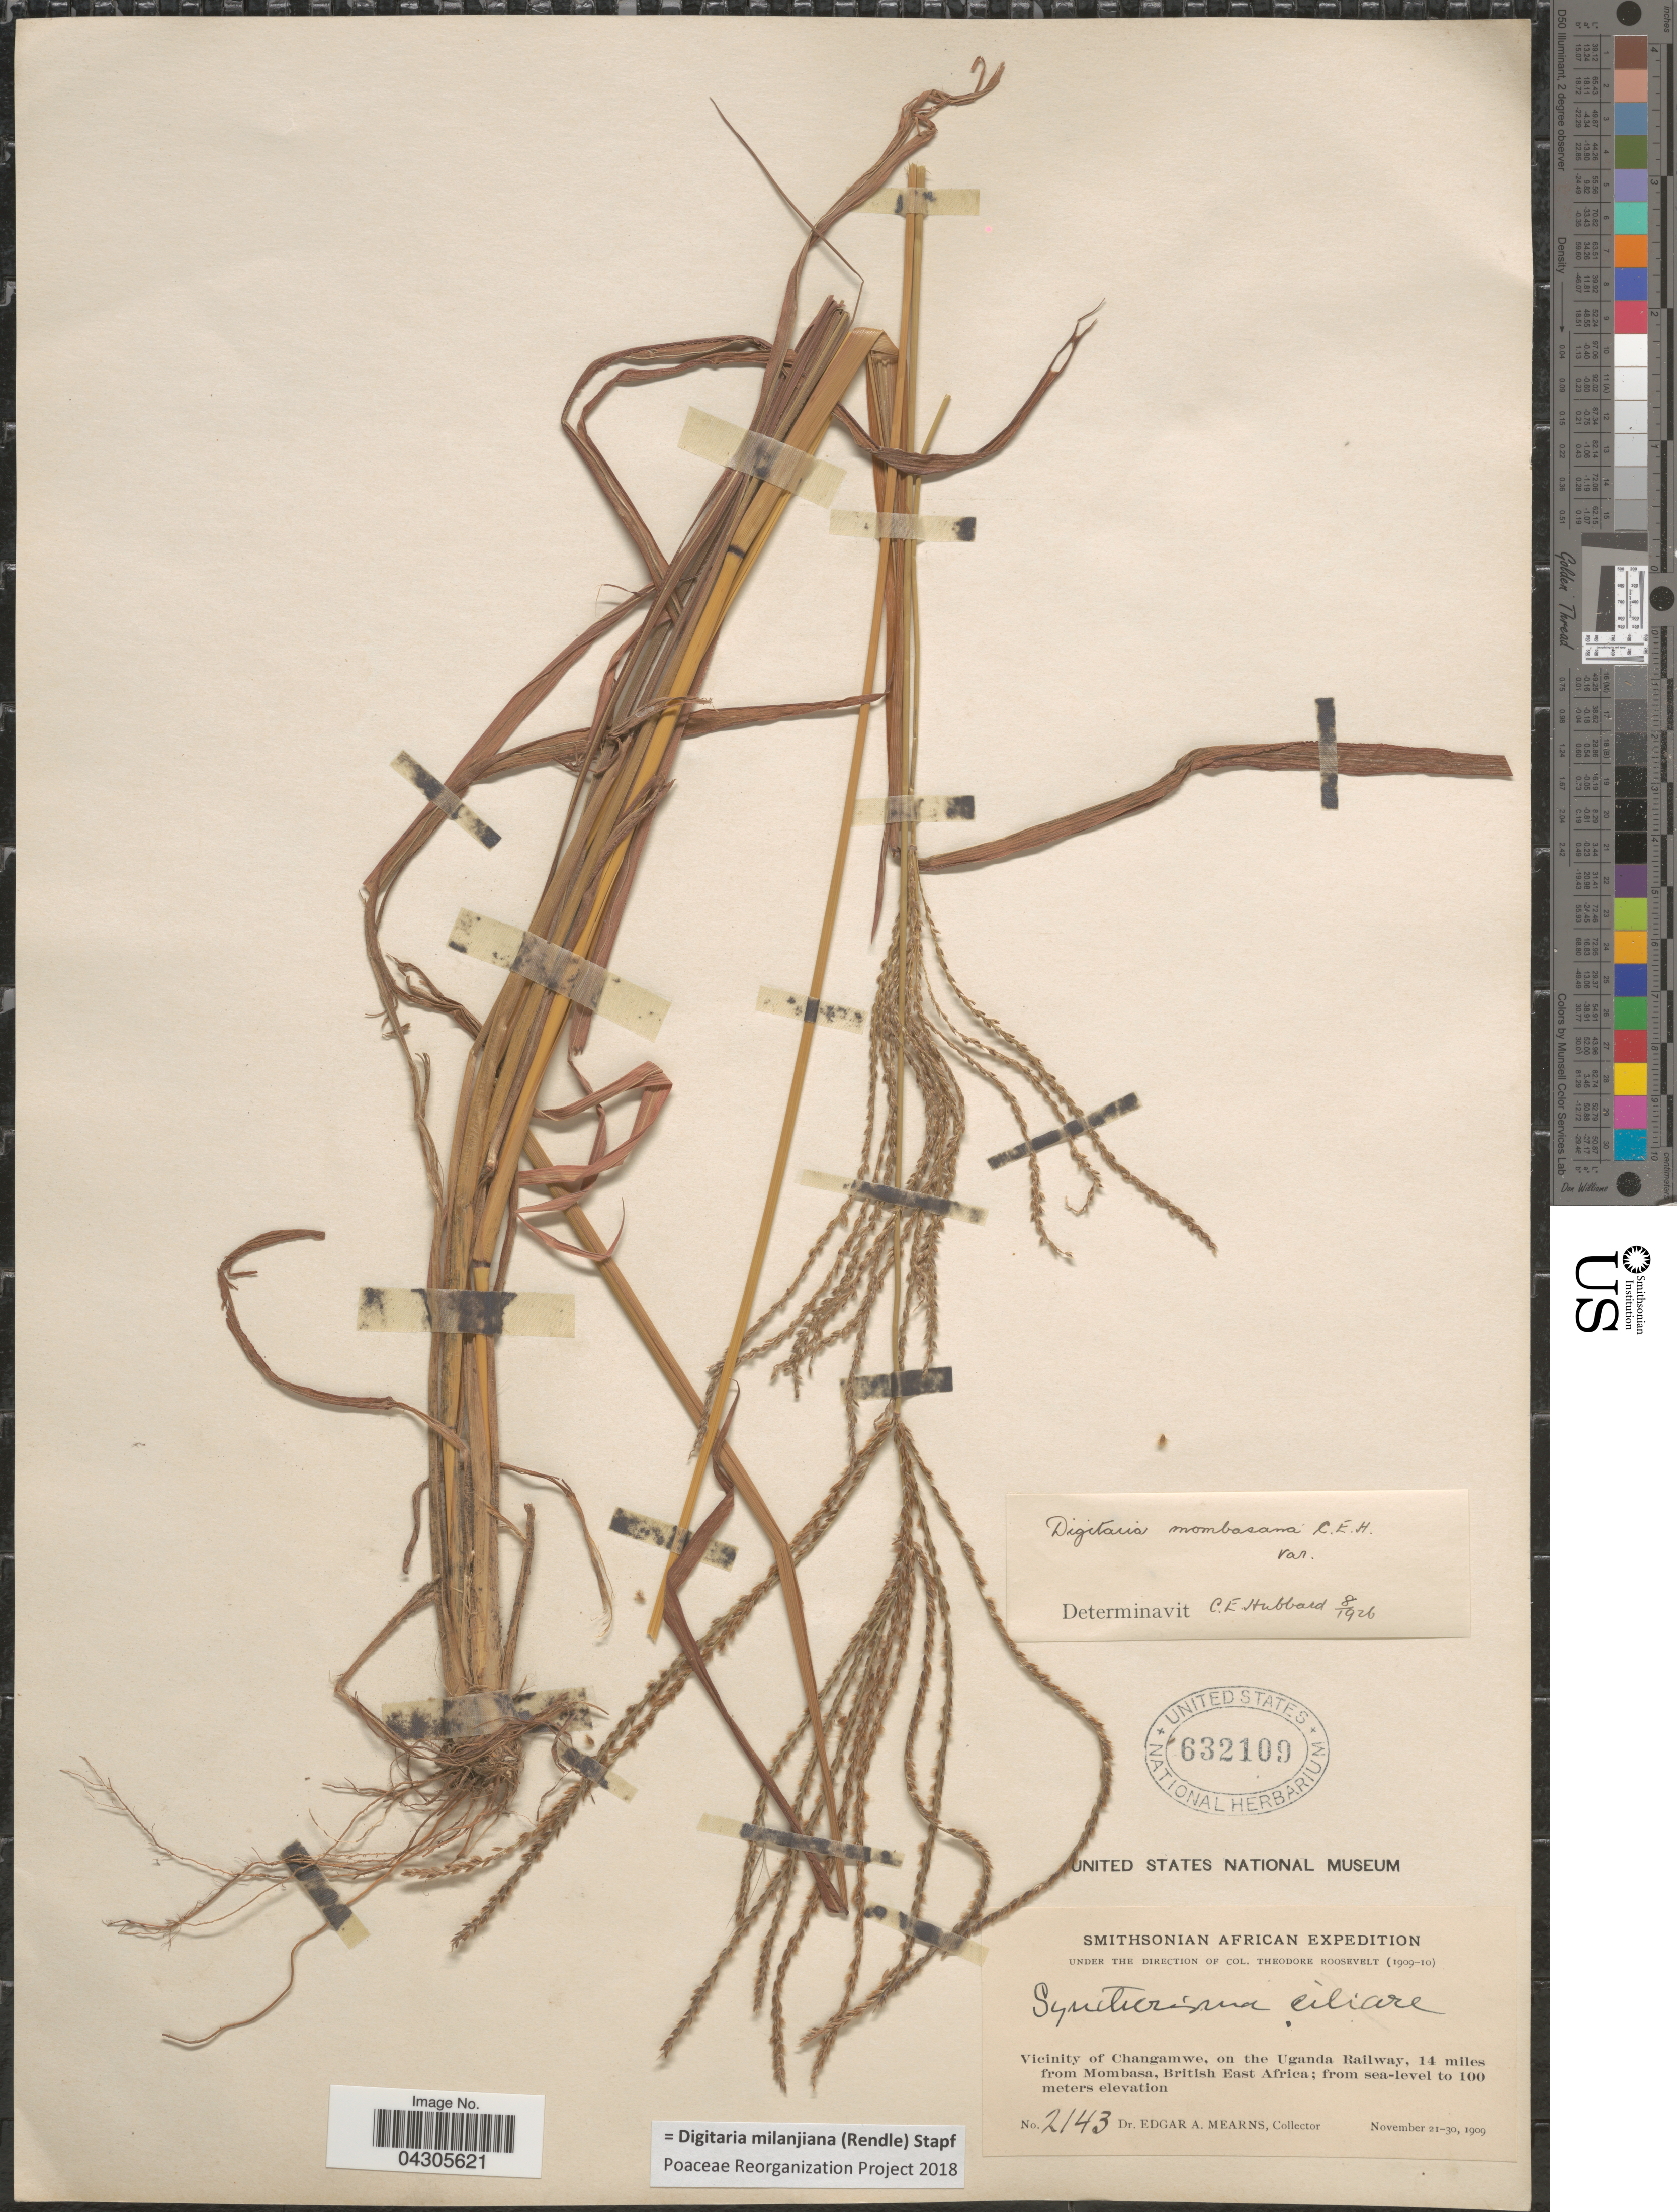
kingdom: Plantae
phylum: Tracheophyta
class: Liliopsida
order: Poales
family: Poaceae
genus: Digitaria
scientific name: Digitaria milanjiana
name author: (Rendle) Stapf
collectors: E. A. Mearns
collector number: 2143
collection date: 1909-11-21/1909-11-30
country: Kenya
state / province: Mombasa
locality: Smithsonian African Expedition. Vicinity of Changamwe, on the Uganda Railway, 14 miles from Mombasa, British East Africa.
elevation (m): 0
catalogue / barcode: US 632109